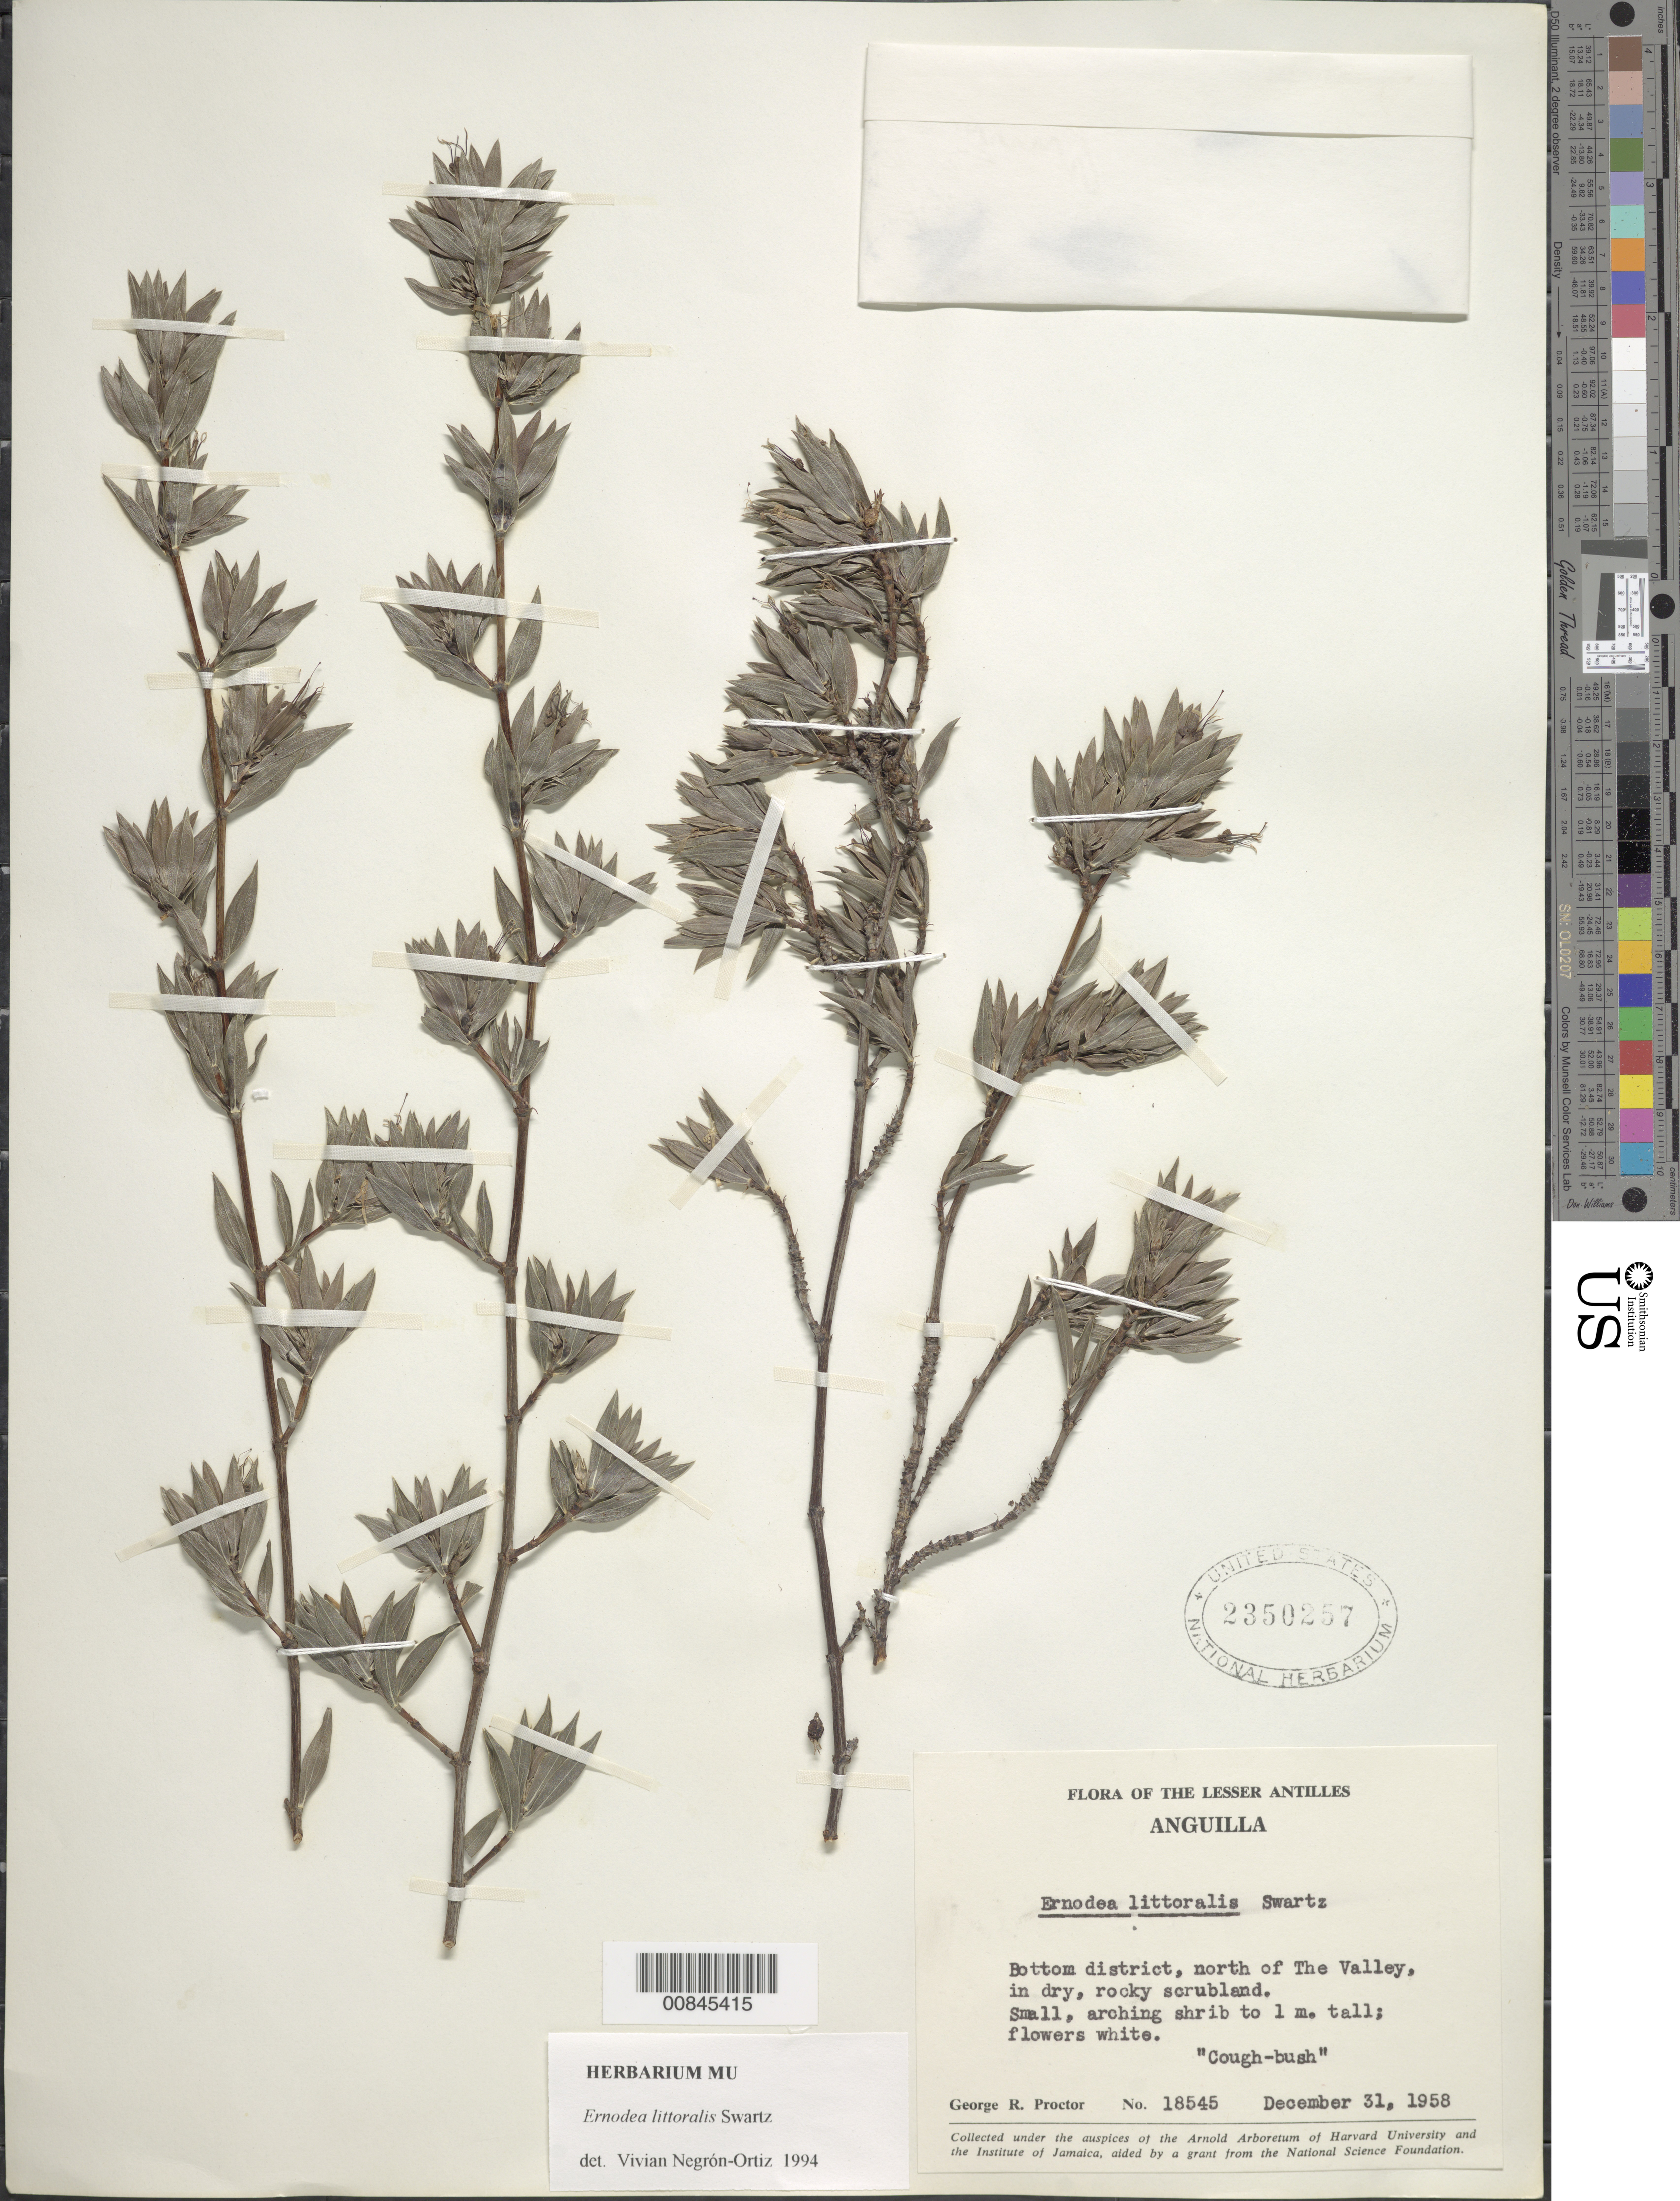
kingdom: Plantae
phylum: Tracheophyta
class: Magnoliopsida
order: Gentianales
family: Rubiaceae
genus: Ernodea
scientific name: Ernodea littoralis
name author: Sw.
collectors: G. R. Proctor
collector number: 18545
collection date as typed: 31 Dec 1958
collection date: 1958-12-31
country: Anguilla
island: Anguilla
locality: Bottom district, north of The Valley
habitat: Dry rocky scrubland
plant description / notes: Common name: Cough-bush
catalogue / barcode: US 2350257